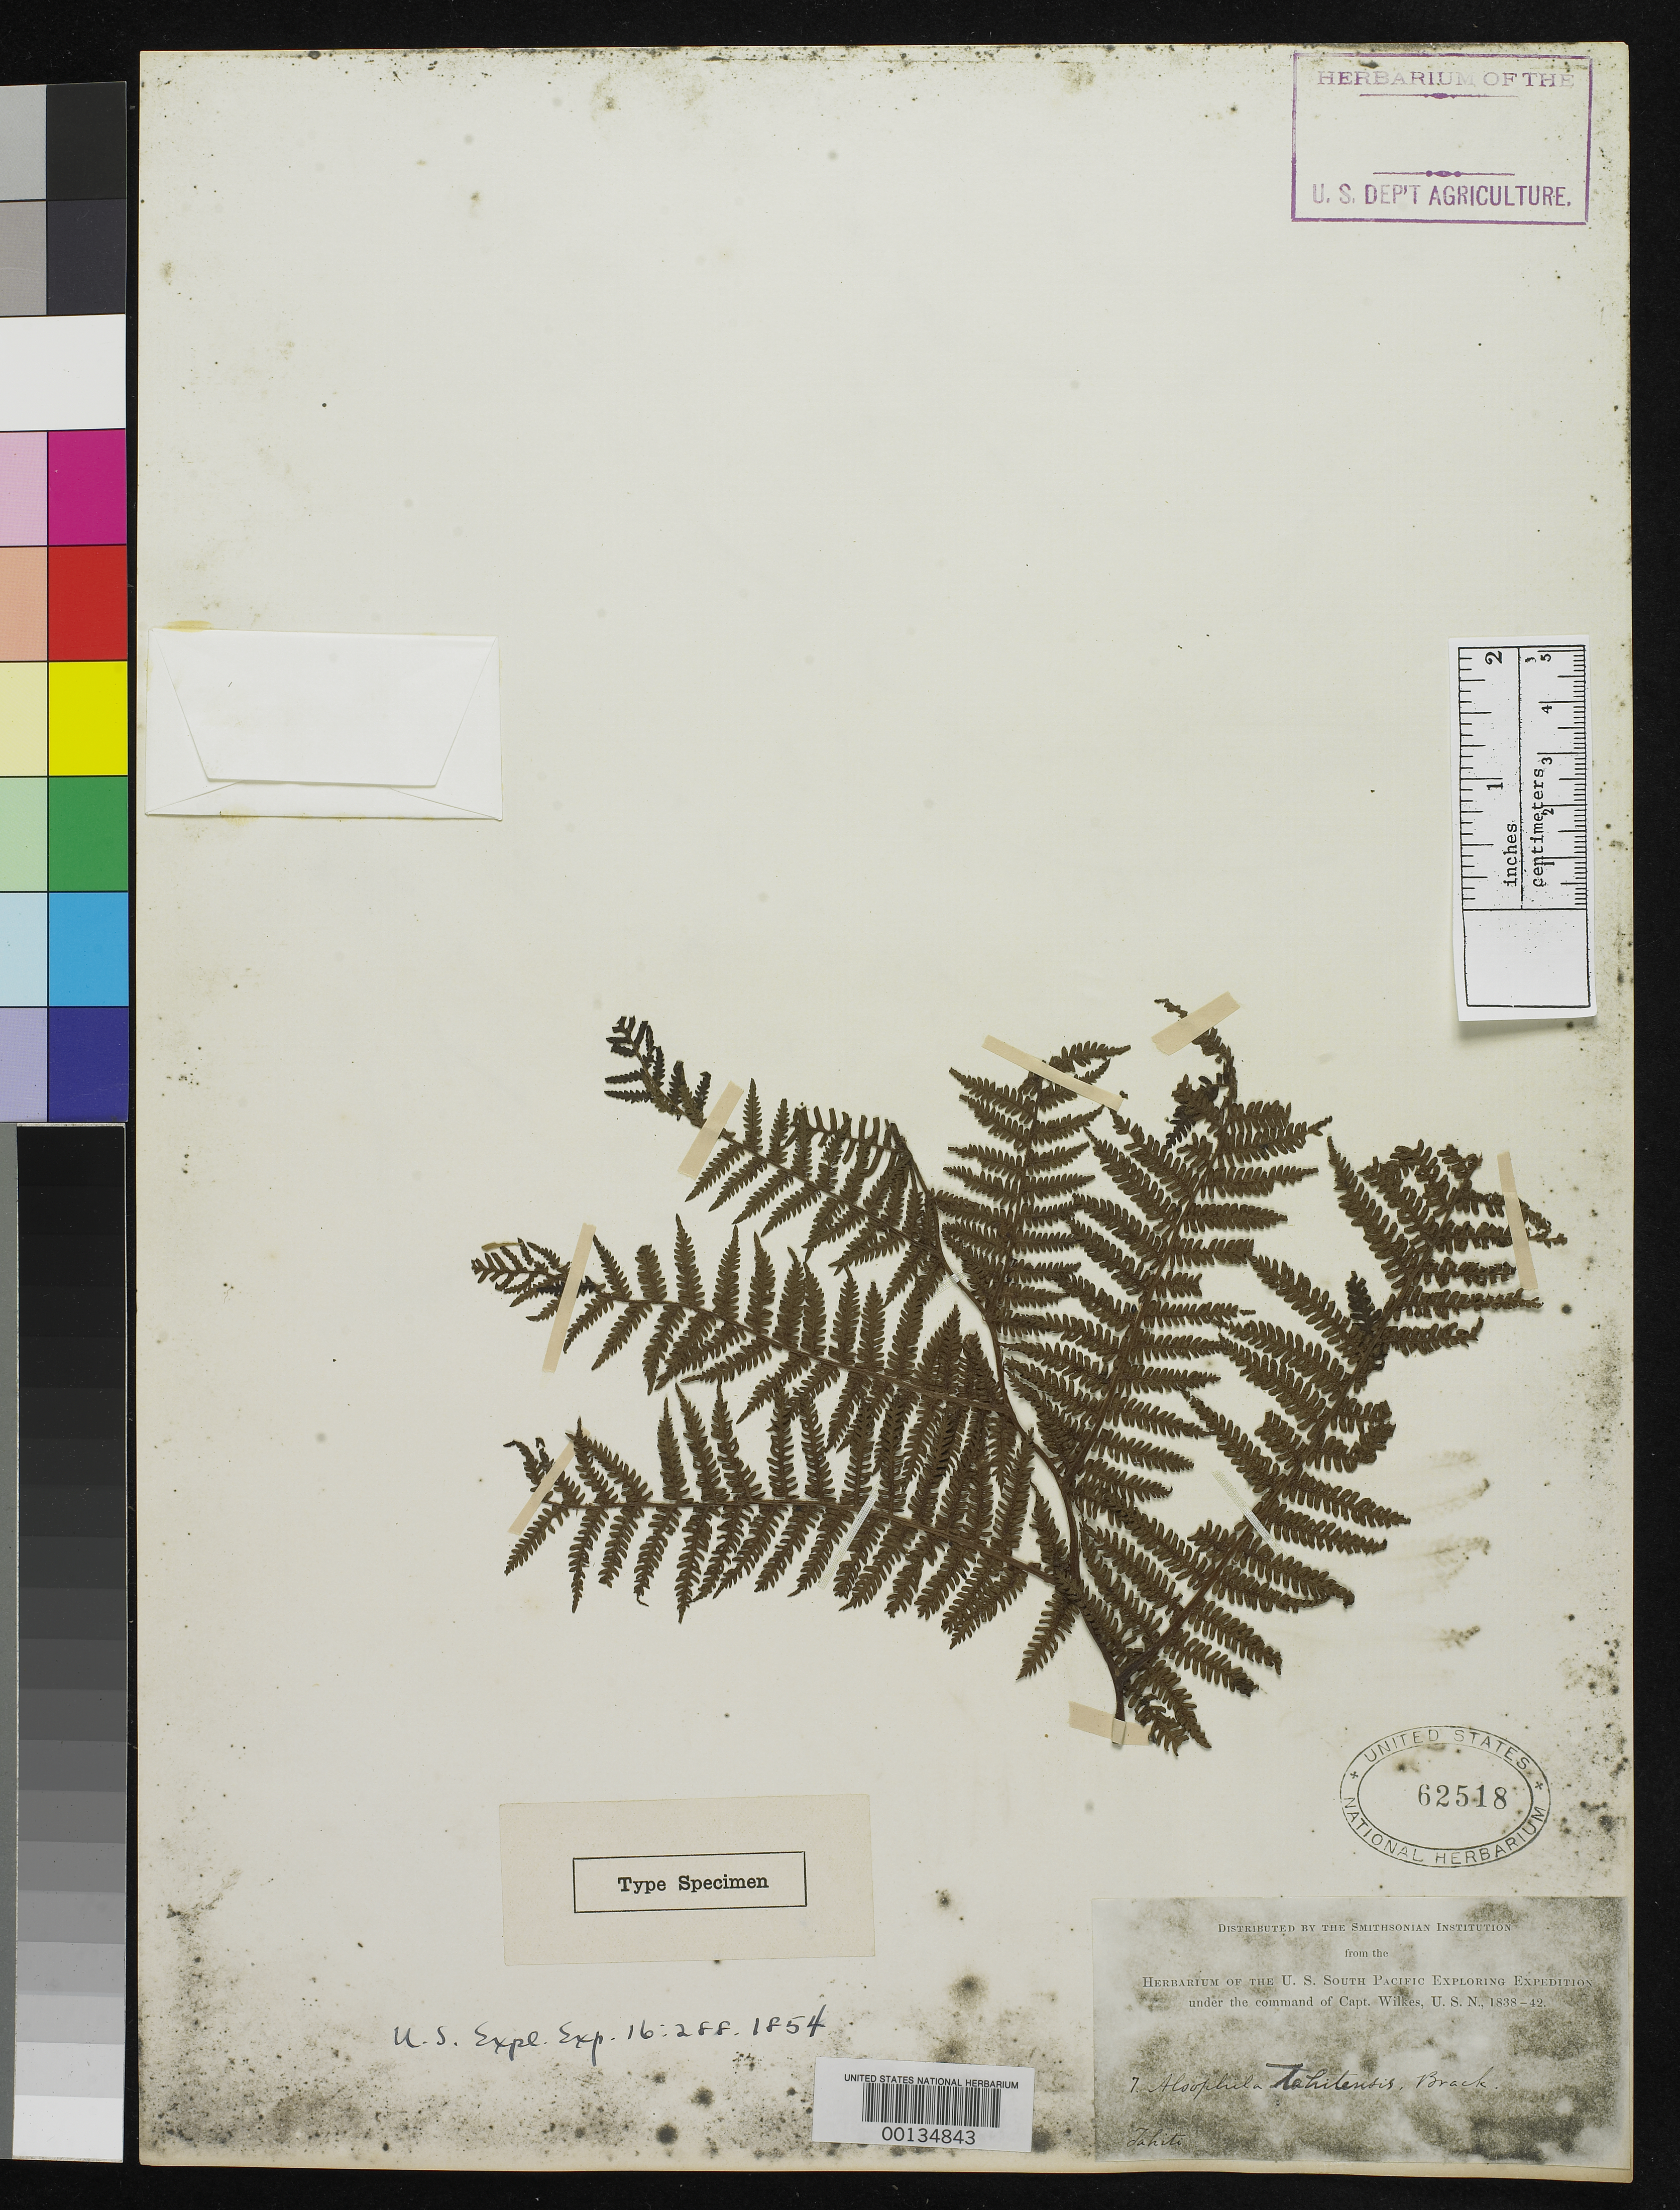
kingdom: Plantae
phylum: Tracheophyta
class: Polypodiopsida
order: Cyatheales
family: Cyatheaceae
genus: Alsophila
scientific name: Alsophila tahitensis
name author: Brack. in Wilkes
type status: Holotype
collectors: Wilkes Explor. Exped.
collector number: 7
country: French Polynesia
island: Tahiti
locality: Tahiti. [Society Is.]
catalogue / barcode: US 62518